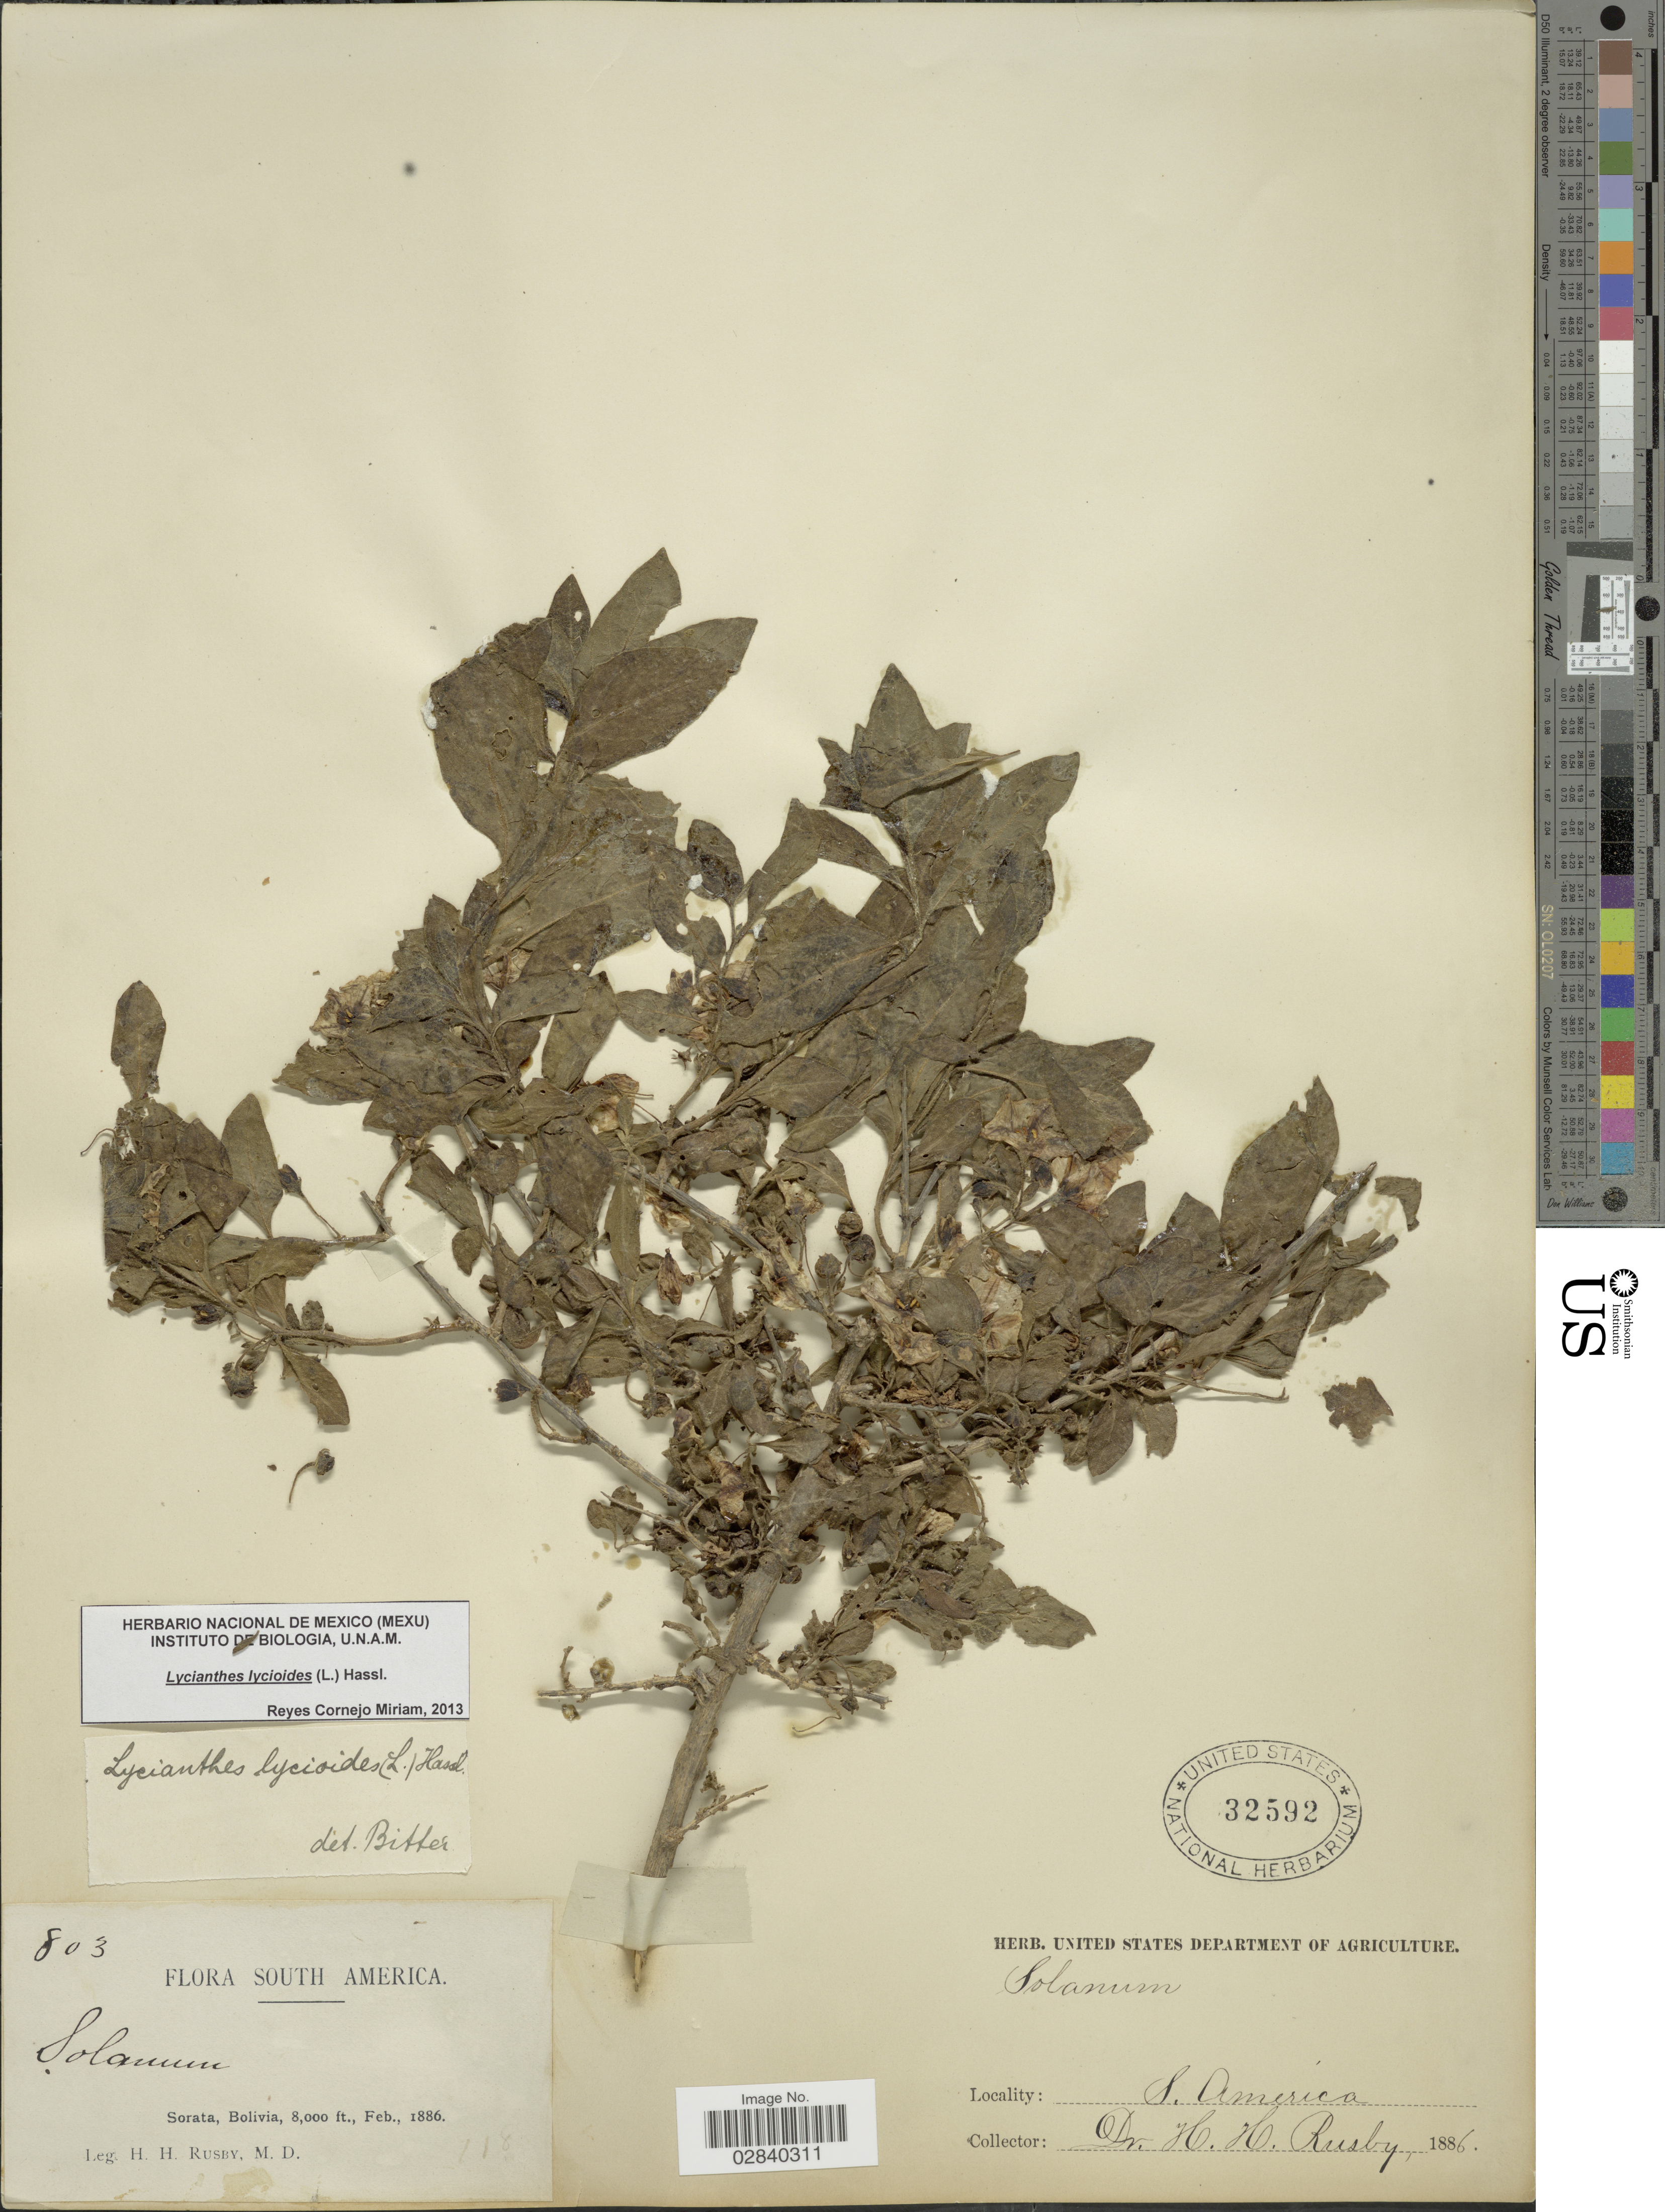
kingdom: Plantae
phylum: Tracheophyta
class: Magnoliopsida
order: Solanales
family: Solanaceae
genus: Lycianthes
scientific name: Lycianthes lycioides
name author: (L.) Hassl.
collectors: H. H. Rusby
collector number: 803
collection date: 1886-02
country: Bolivia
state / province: La Páz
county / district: Larecaja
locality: Sorata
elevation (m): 2438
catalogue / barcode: US 32592